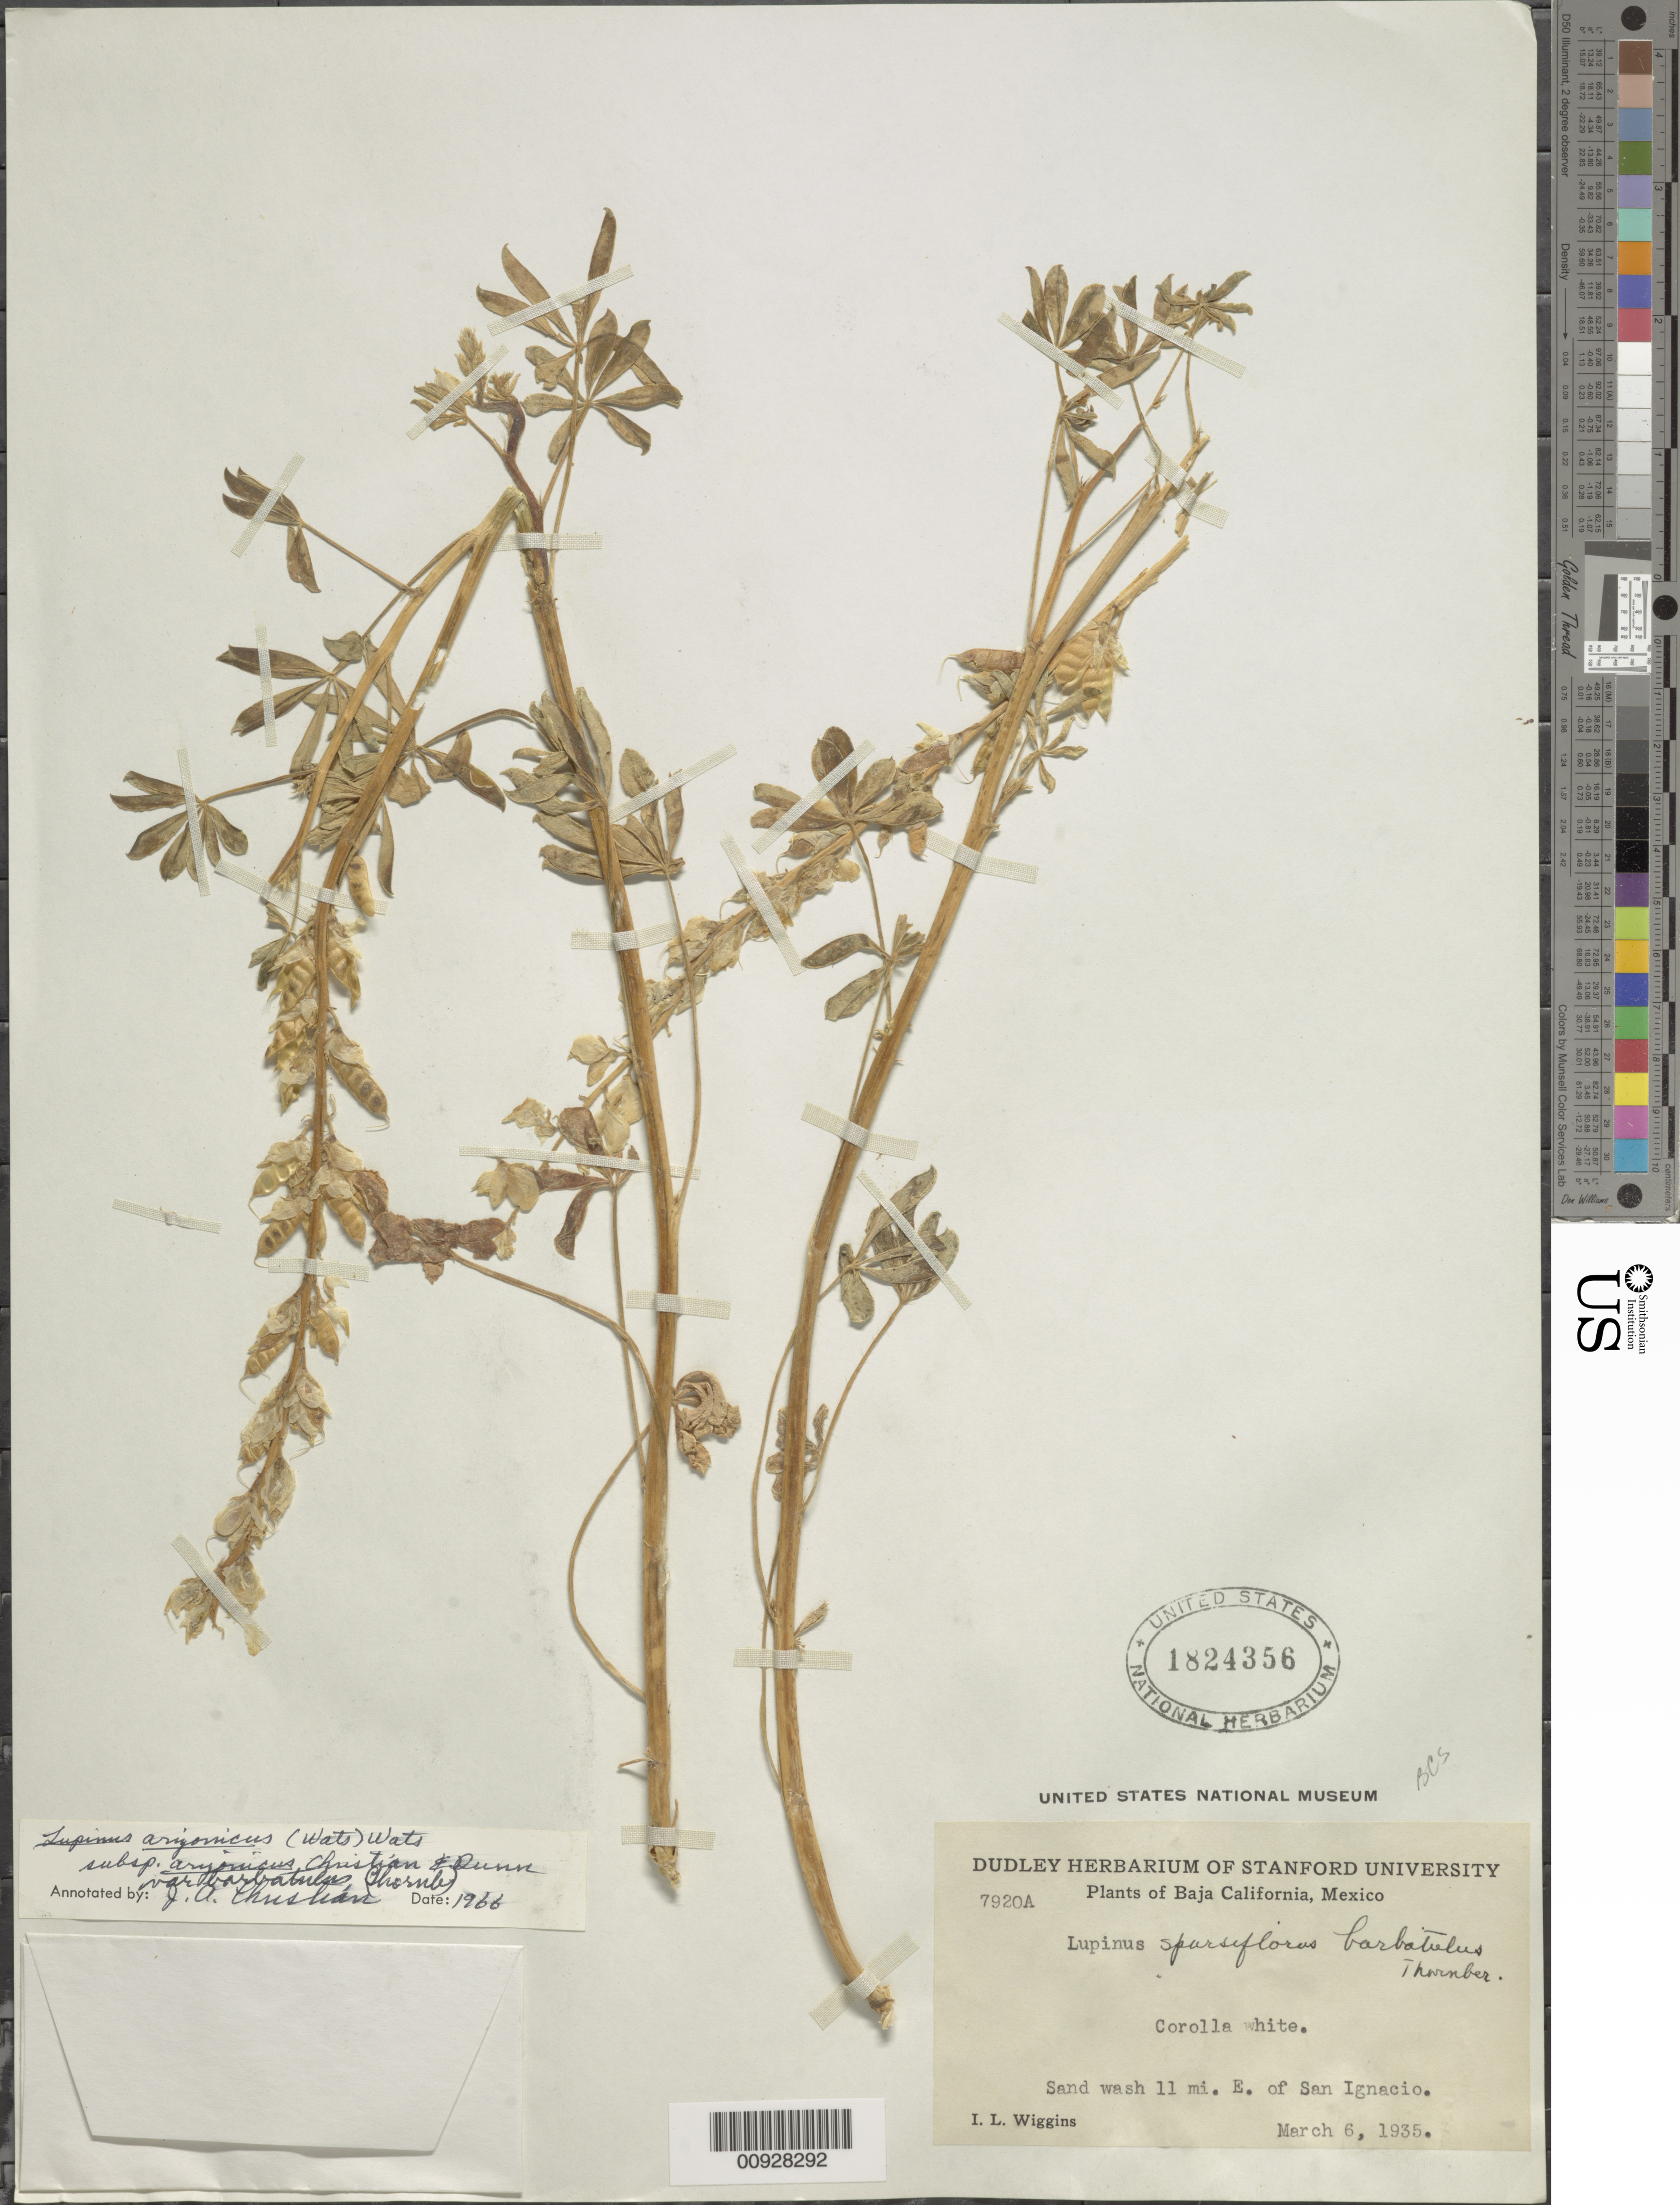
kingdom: Plantae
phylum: Tracheophyta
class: Magnoliopsida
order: Fabales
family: Fabaceae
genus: Lupinus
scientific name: Lupinus arizonicus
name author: (S. Watson) S. Watson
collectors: I. L. Wiggins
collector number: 7920 A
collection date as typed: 06 Mar 1935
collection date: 1935-03-06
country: Mexico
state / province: Baja California Sur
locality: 11 mi. E of San Ignacio.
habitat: Sand wash.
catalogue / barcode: US 1824356